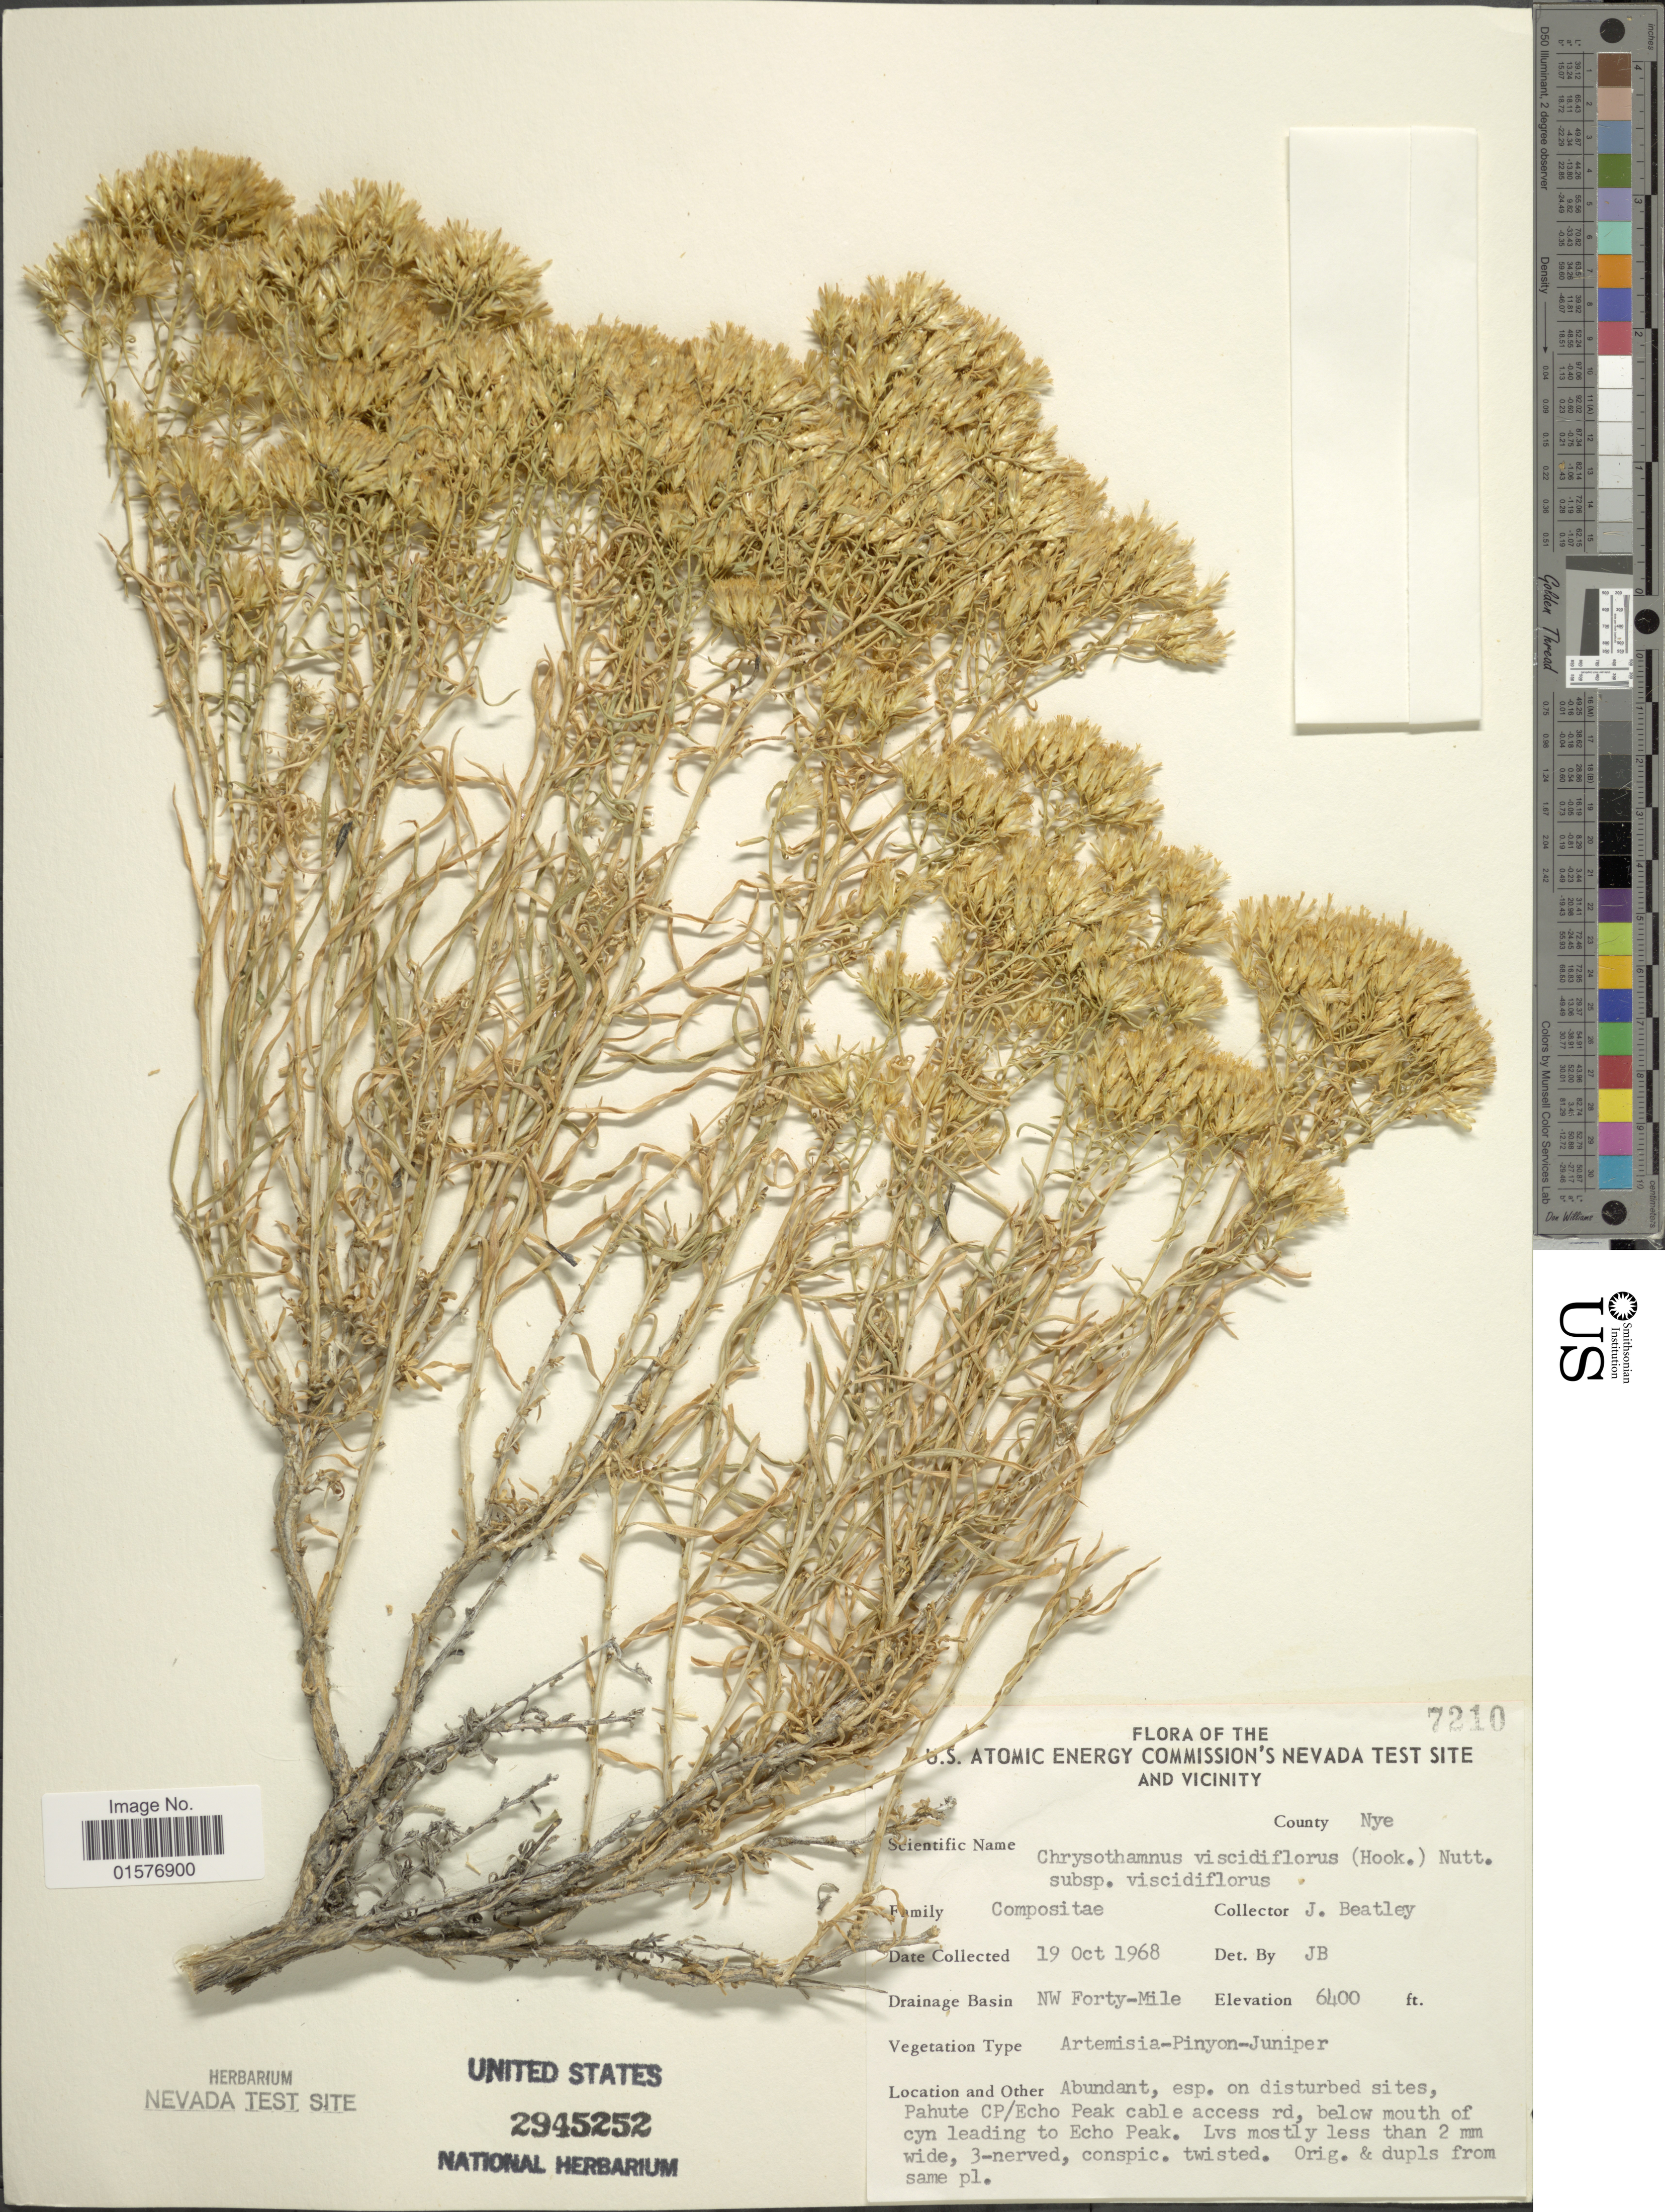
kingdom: Plantae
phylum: Tracheophyta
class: Magnoliopsida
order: Asterales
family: Asteraceae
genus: Chrysothamnus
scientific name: Chrysothamnus viscidiflorus subsp. viscidiflorus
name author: (Hook.) Nutt.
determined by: Urbatsch, Lowell E., Curator (LSU), Louisiana State University (UNITED STATES)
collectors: J. C. Beatley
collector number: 7210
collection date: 1968-10-19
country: United States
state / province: Nevada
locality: U.S. Atomic Energy Commission's Nevada Test Site And Vicinity, County Nye, Drainage Basin NW Forty-Mile, Abundant, esp. on disturbed sites, Pahute CP/Echo Peak access rd, below mouth of cyn leading to Echo Peak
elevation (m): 1951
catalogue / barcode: US 2945252